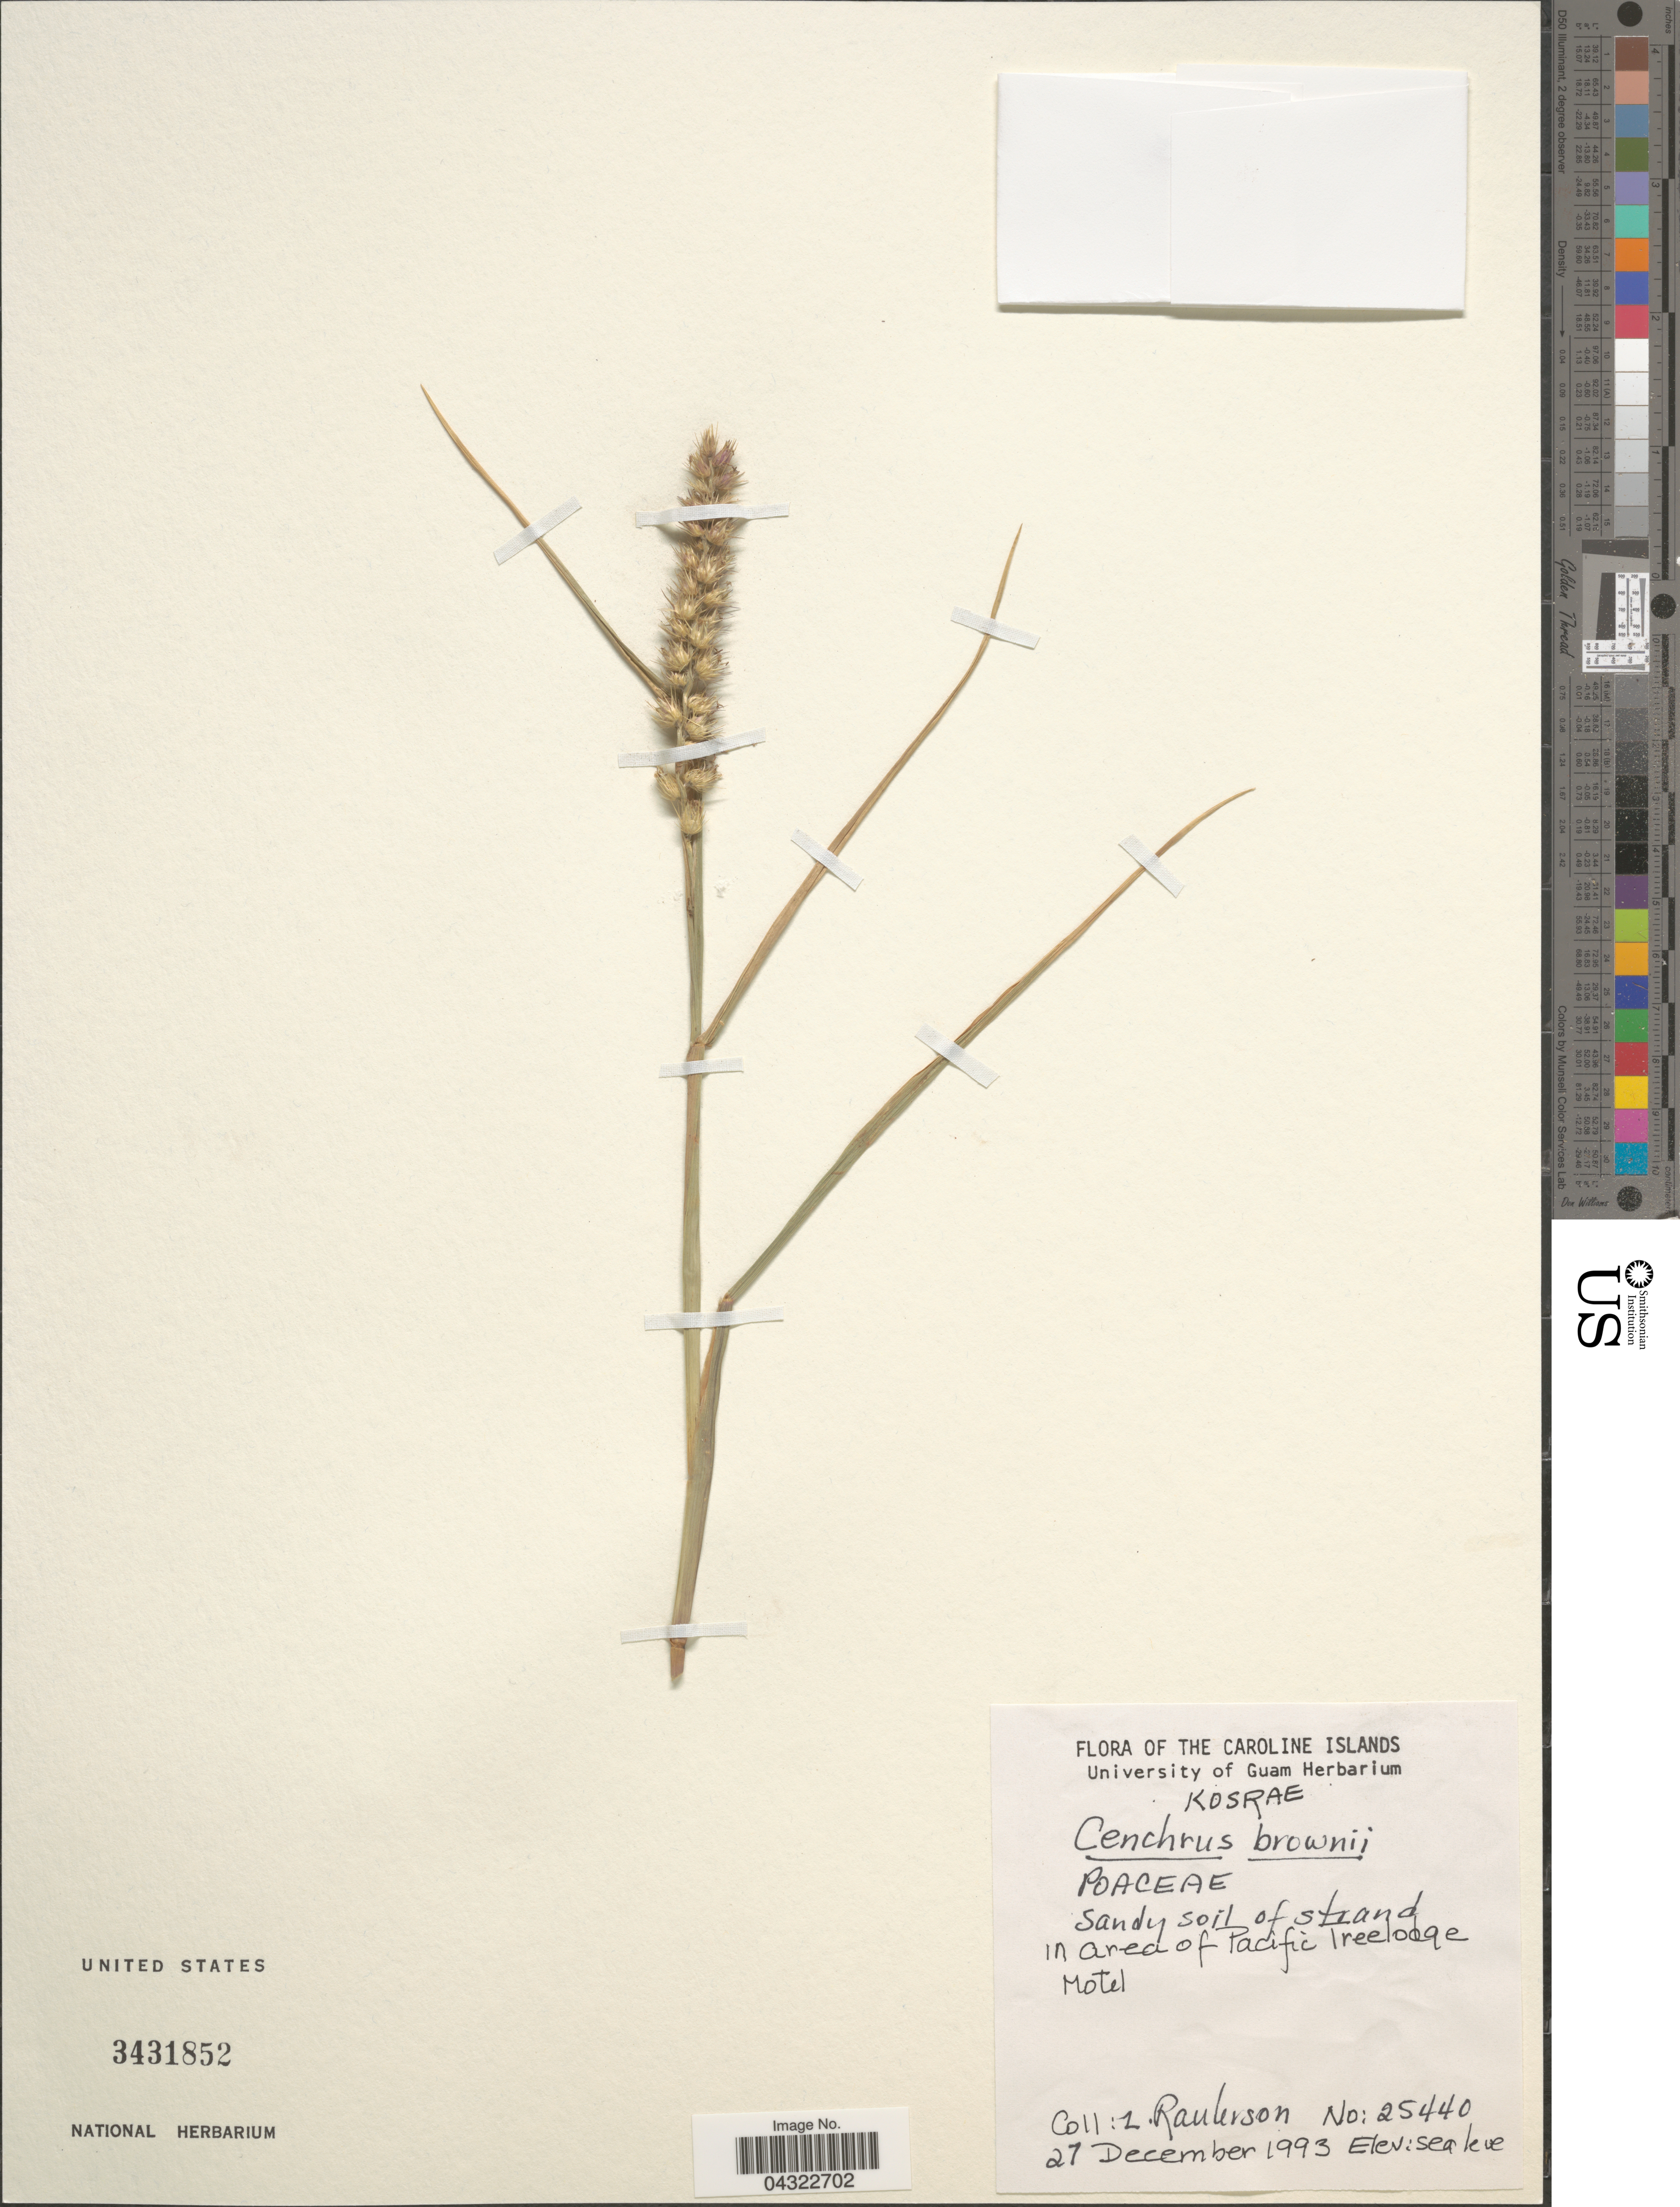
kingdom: Plantae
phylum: Tracheophyta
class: Liliopsida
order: Poales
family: Poaceae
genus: Cenchrus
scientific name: Cenchrus brownii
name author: Roem. & Schult.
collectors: L. Raulerson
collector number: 25440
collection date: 1993-12-27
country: Micronesia, Federated States of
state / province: Kosrae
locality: The Caroline Islands. Sandy soil of strand in area of Pacific Treelodge Motel.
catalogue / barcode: US 3431852